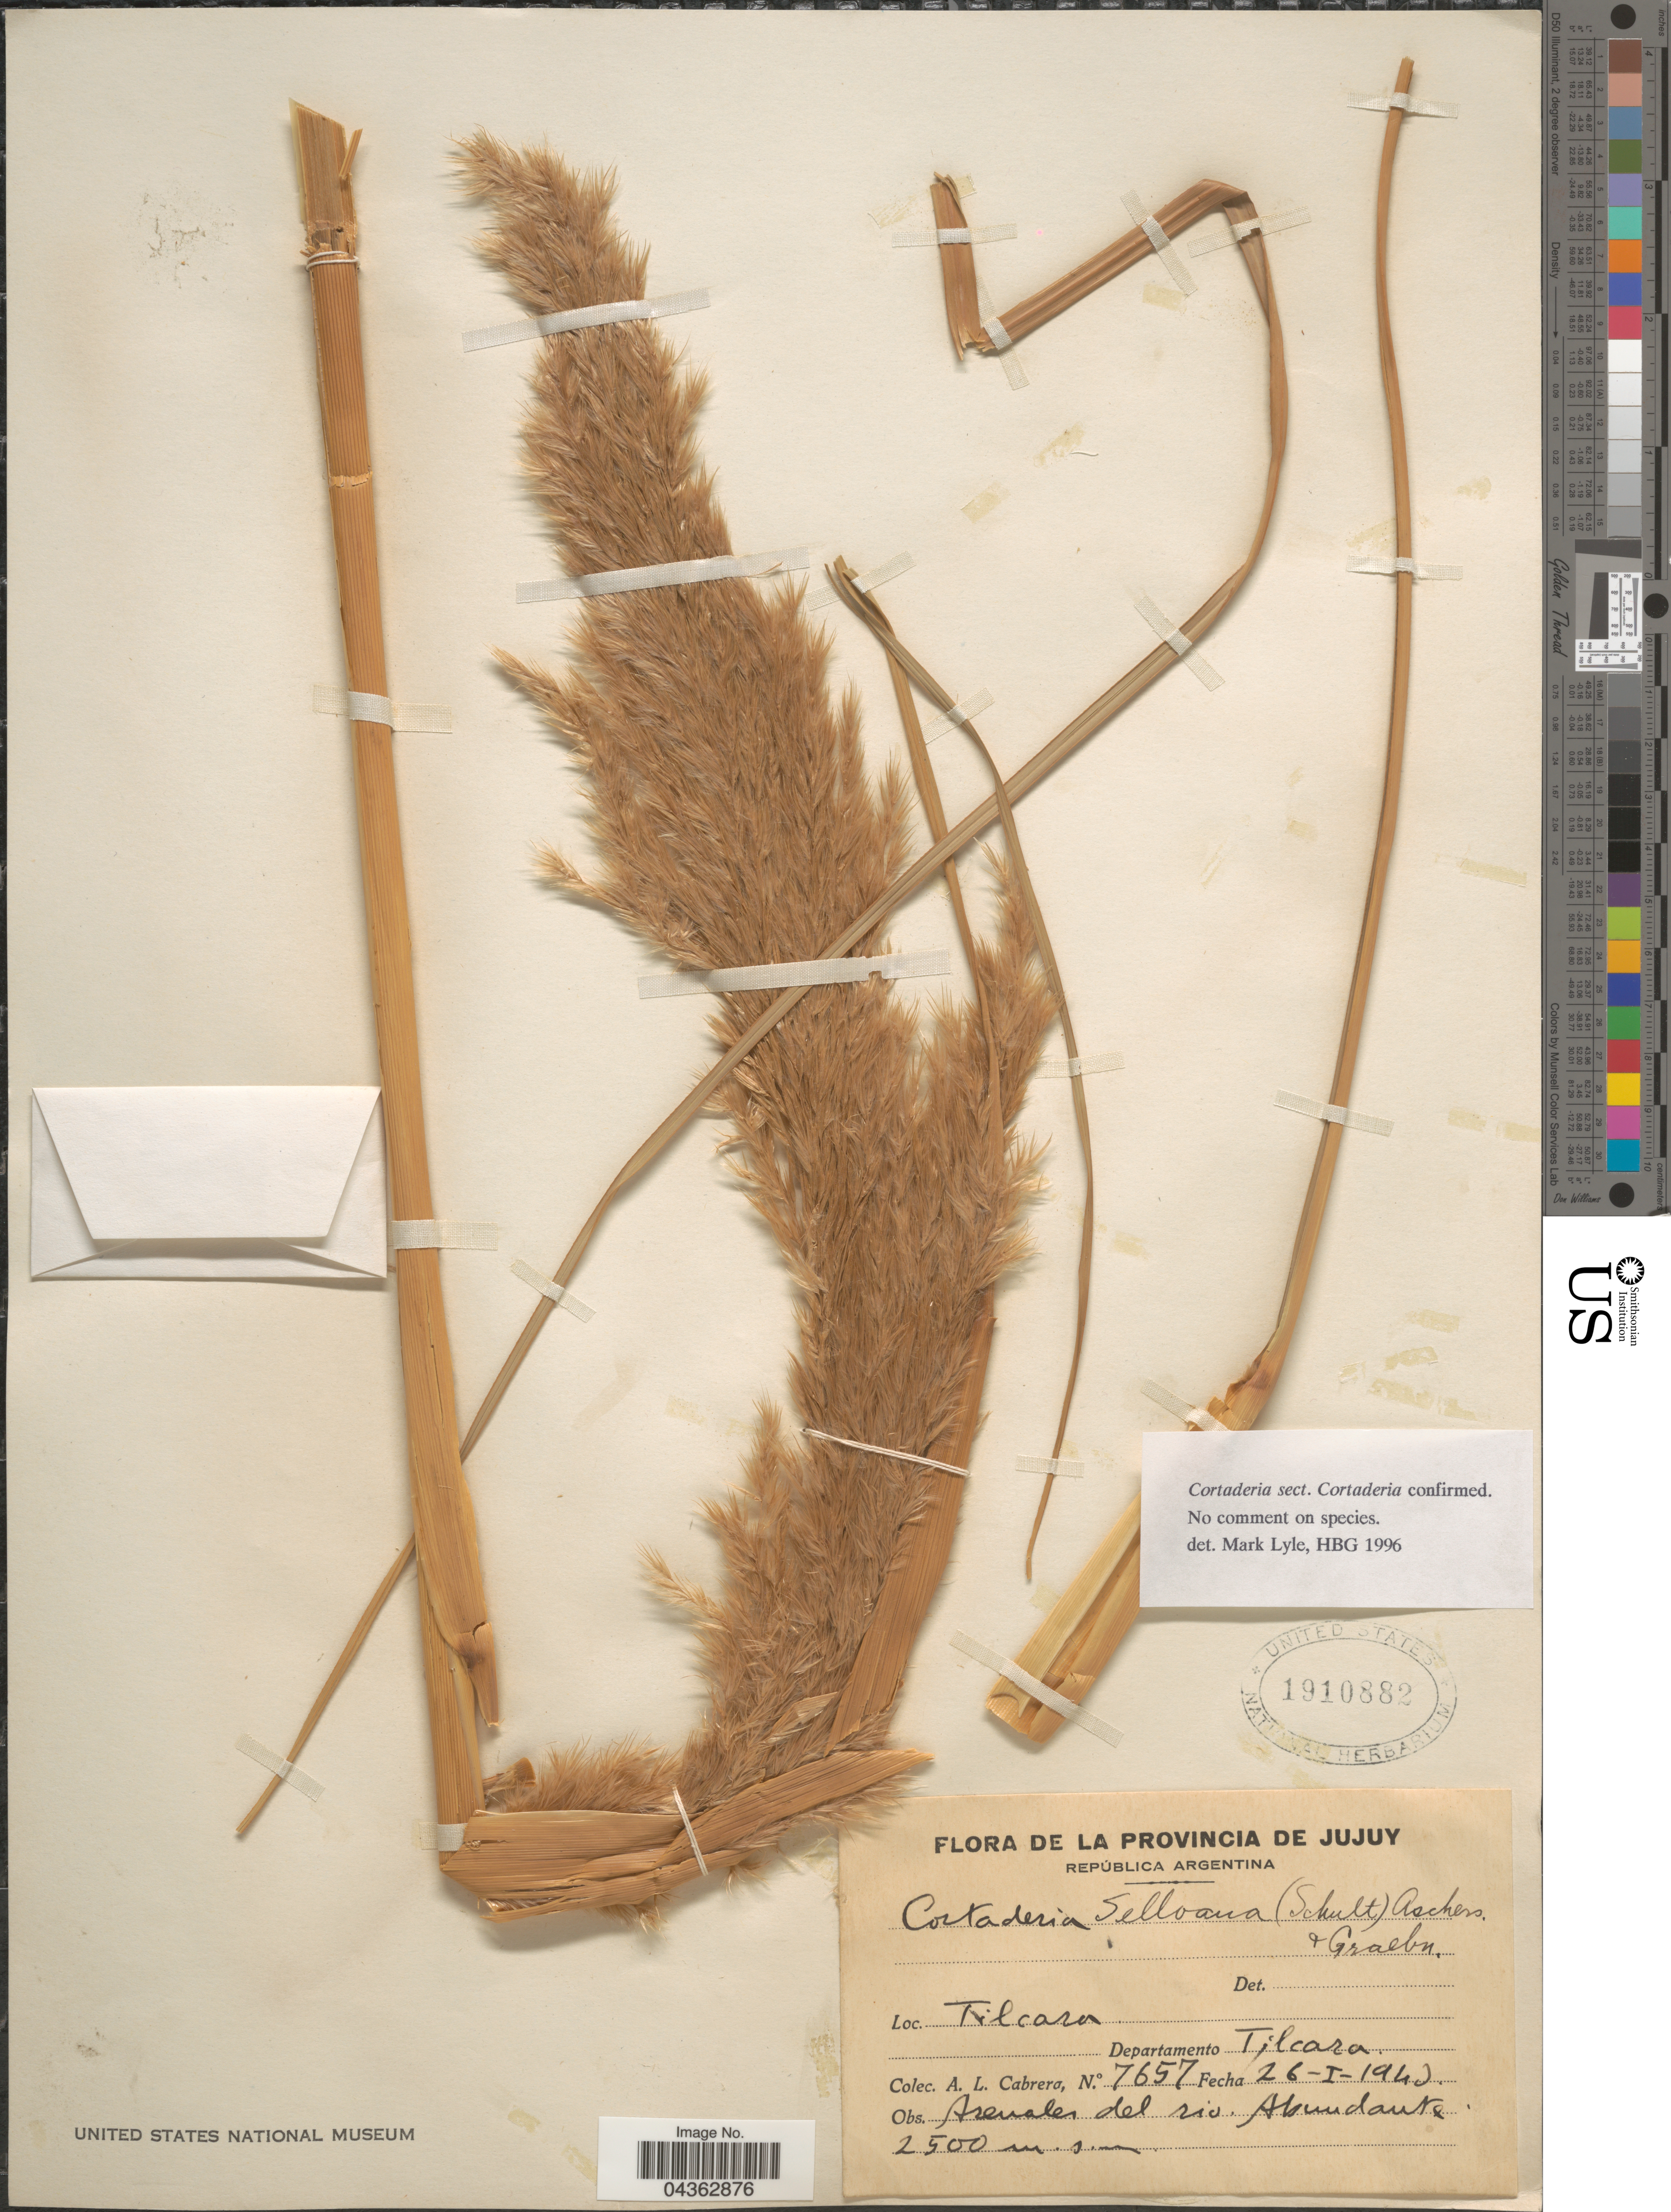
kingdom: Plantae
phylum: Tracheophyta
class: Liliopsida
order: Poales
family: Poaceae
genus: Cortaderia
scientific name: Cortaderia selloana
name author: (Schult. & Schult. f.) Asch. & Graebn.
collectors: A. L. Cabrera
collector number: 7657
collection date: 1940-01-26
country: Argentina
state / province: Jujuy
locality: Tilcara. Departamento Tilcara.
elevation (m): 2500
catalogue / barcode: US 1910882